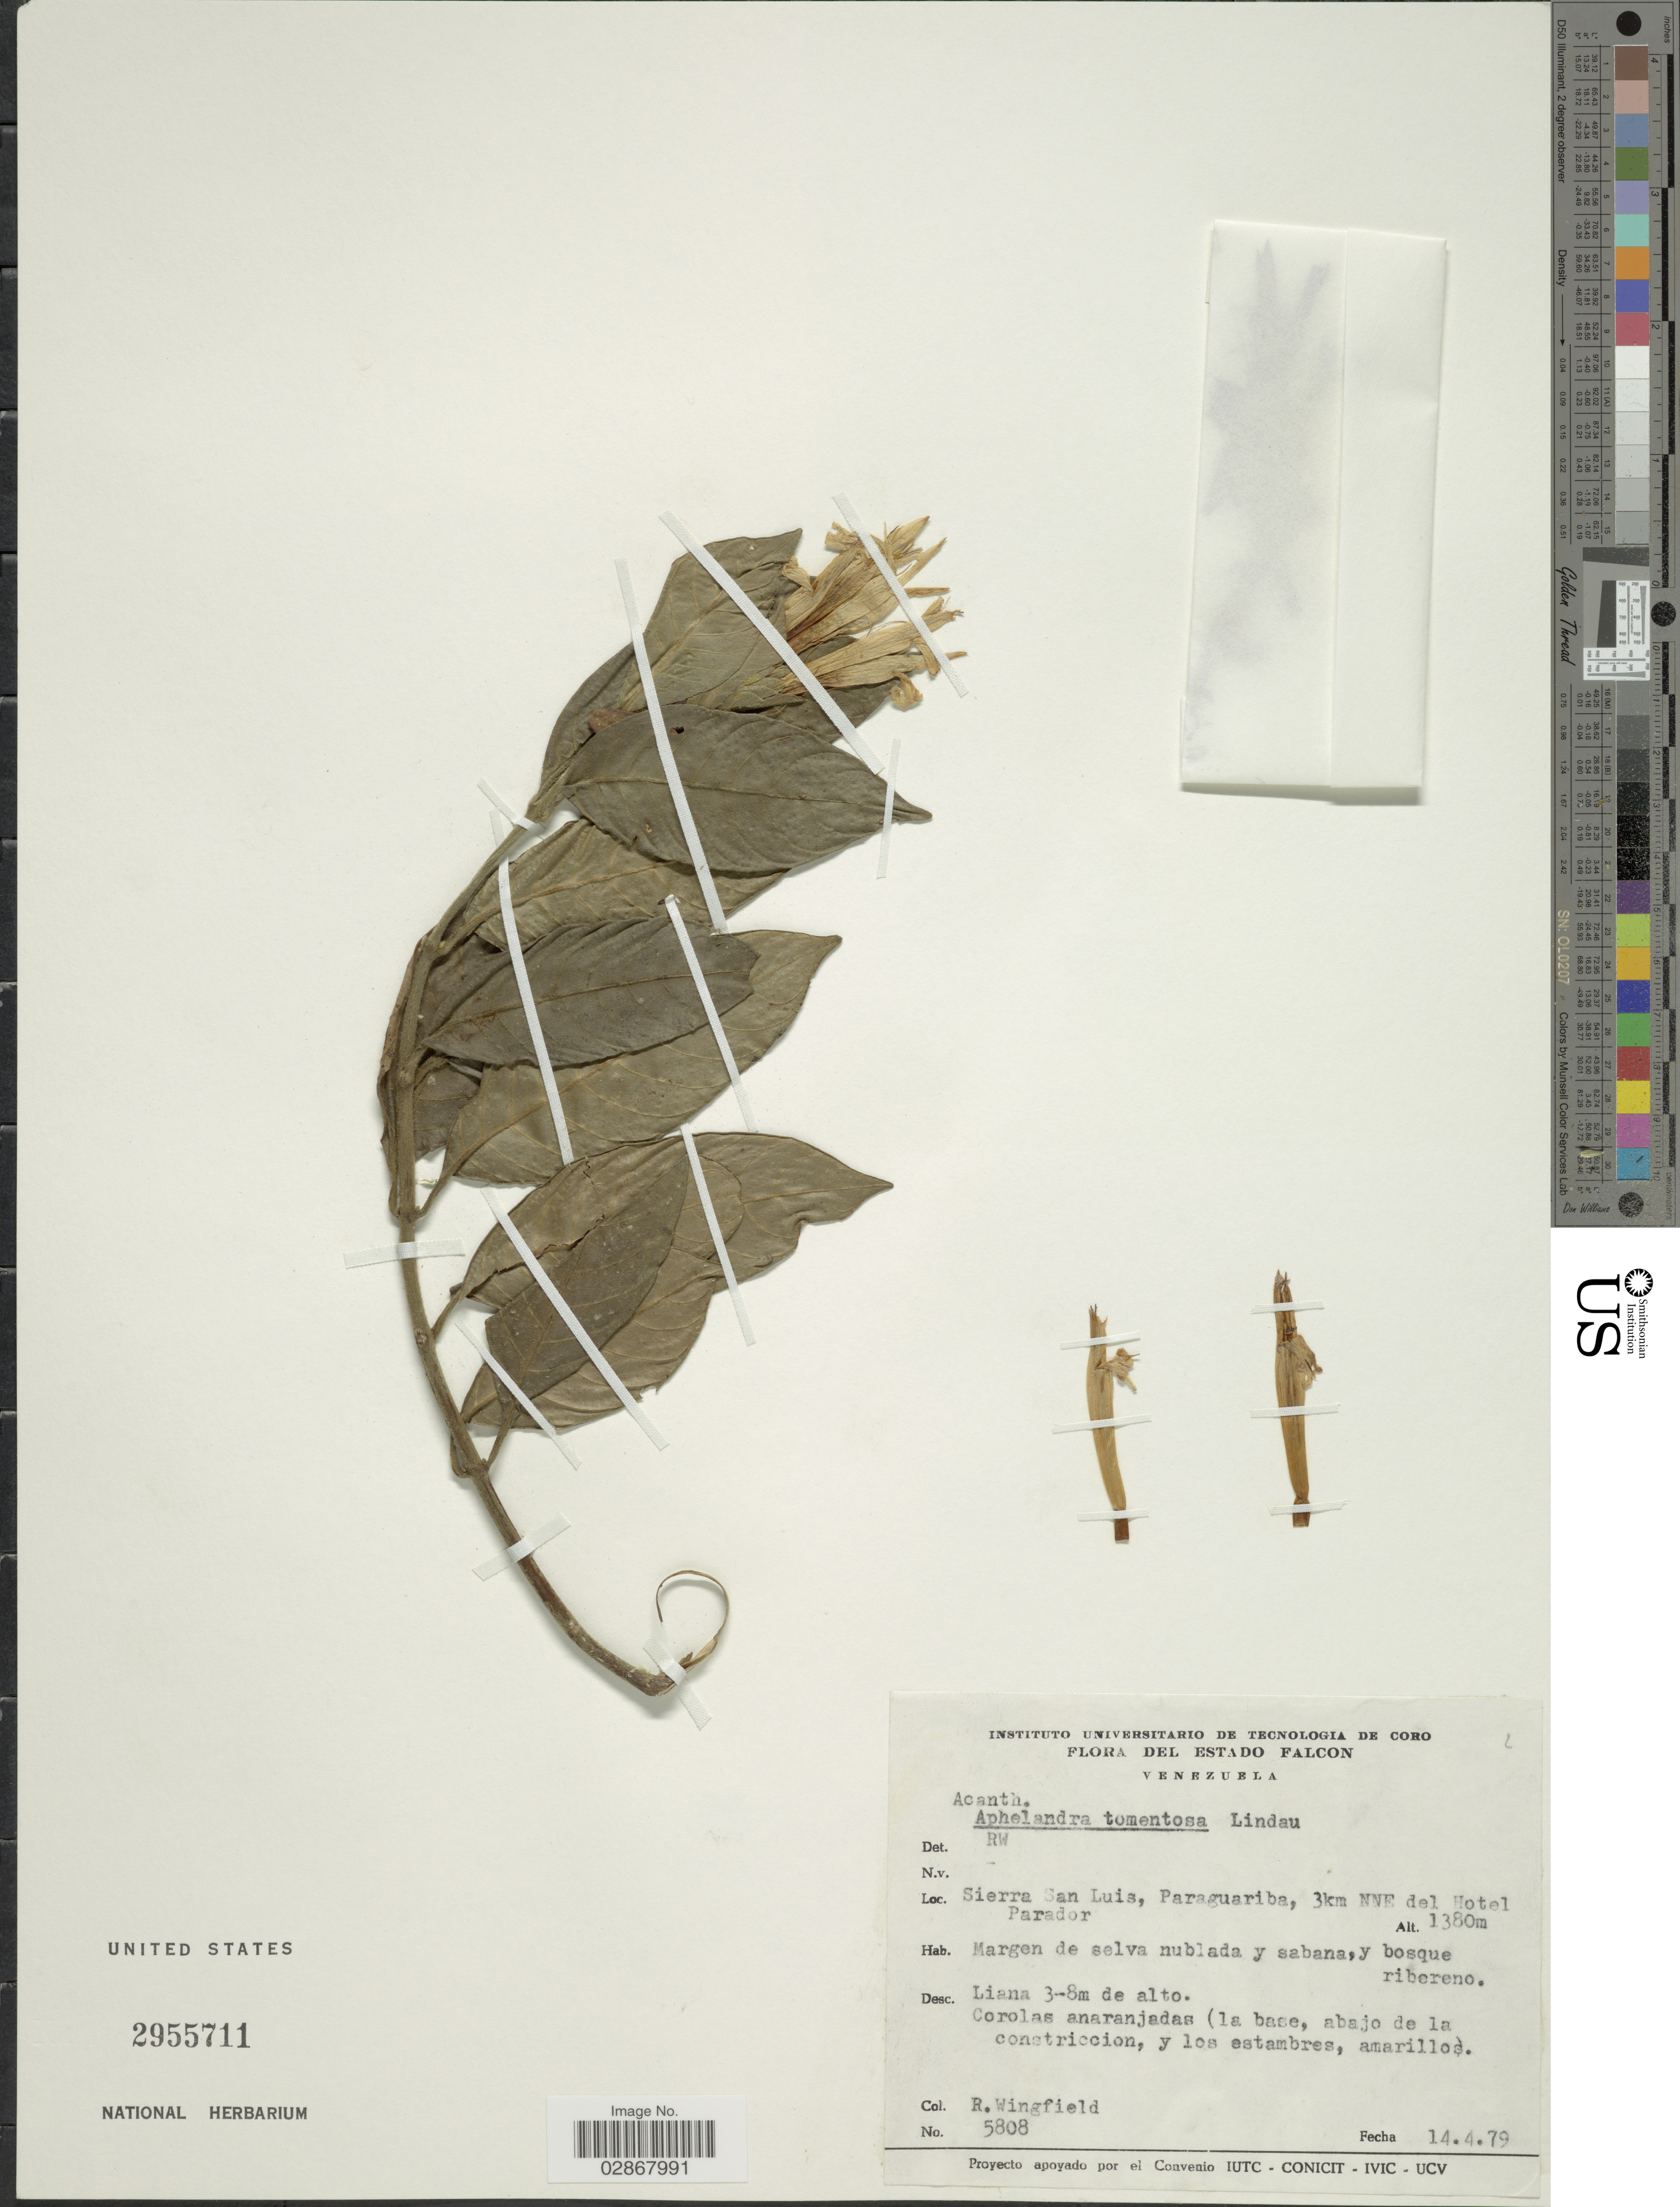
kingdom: Plantae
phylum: Tracheophyta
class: Magnoliopsida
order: Lamiales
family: Acanthaceae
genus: Aphelandra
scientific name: Aphelandra tomentosa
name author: Lindau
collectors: R. Wingfield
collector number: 5808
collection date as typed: Transcribed d/m/y: 14/4/79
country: Venezuela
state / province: Falcón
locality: Sierra San Luis, Paraguariba, 3km NNE del Hotel Parador.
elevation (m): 1380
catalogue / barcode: US 2955711